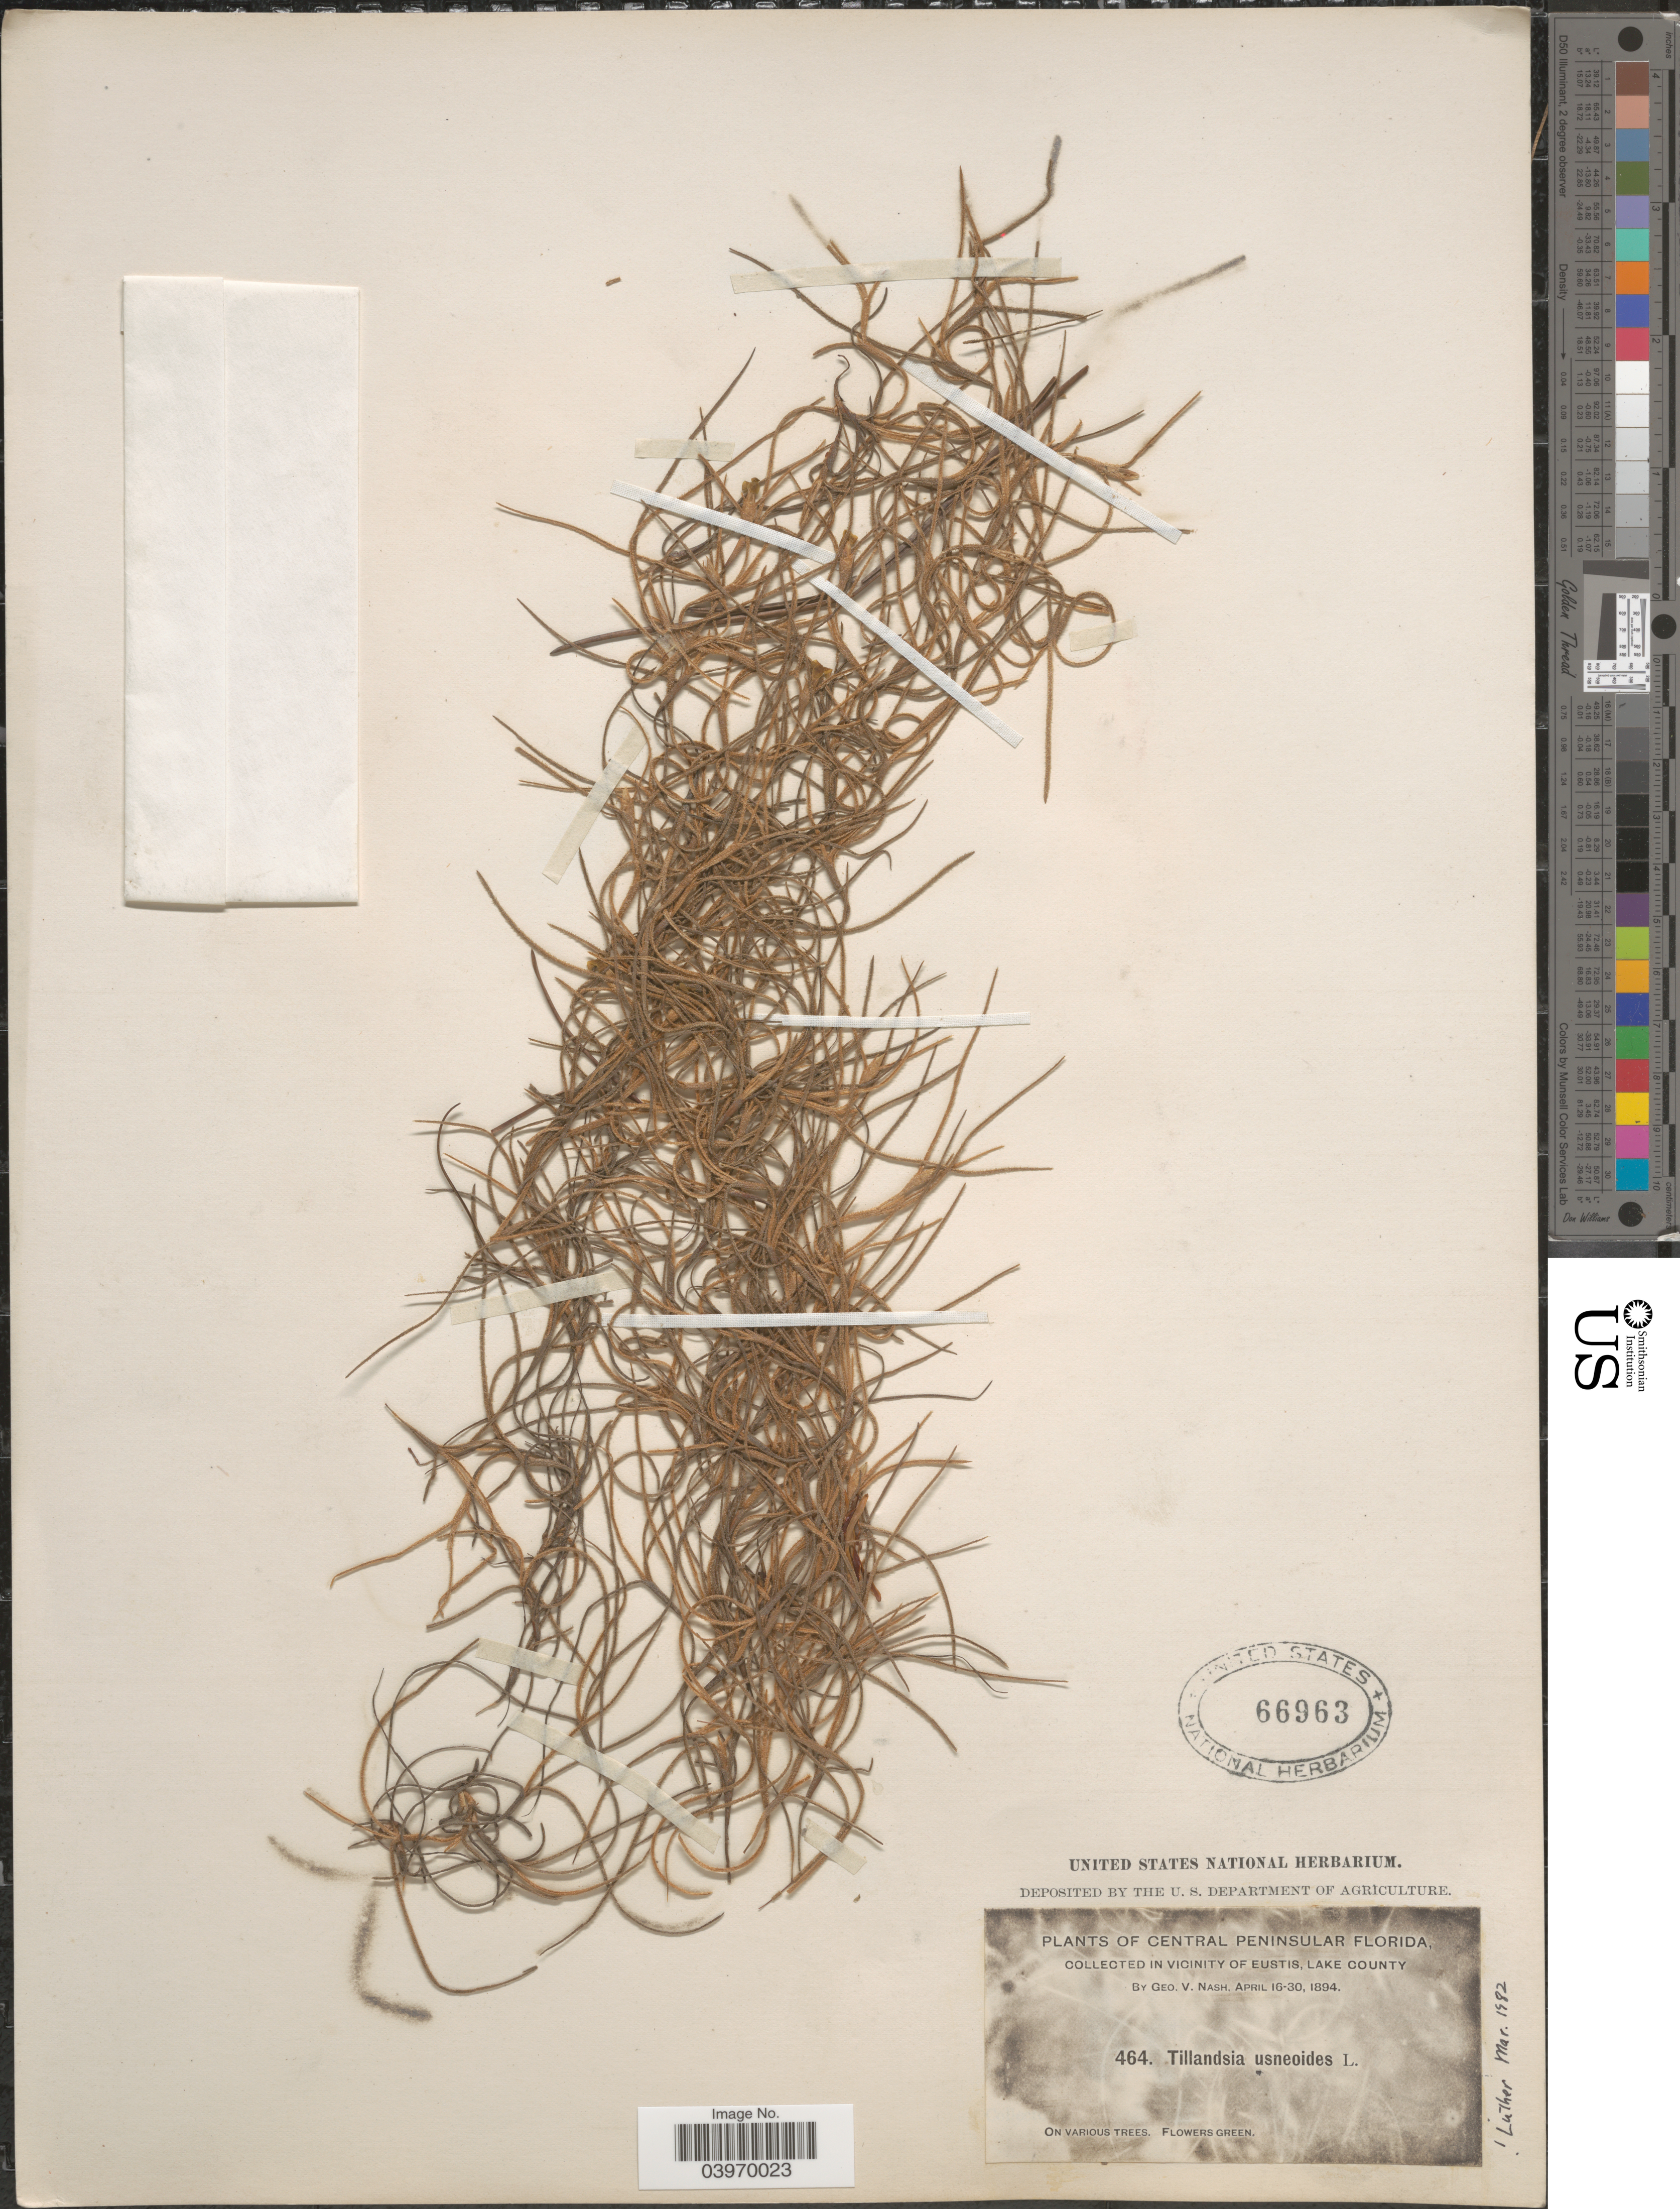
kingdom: Plantae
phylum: Tracheophyta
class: Liliopsida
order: Poales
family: Bromeliaceae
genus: Tillandsia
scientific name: Tillandsia usneoides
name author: (L.) L.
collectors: G. V. Nash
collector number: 464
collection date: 1894-04-16/1894-04-30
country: United States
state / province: Florida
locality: Central Peninsular Florida. In vicinity of Eustis, Lake County.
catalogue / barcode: US 66963